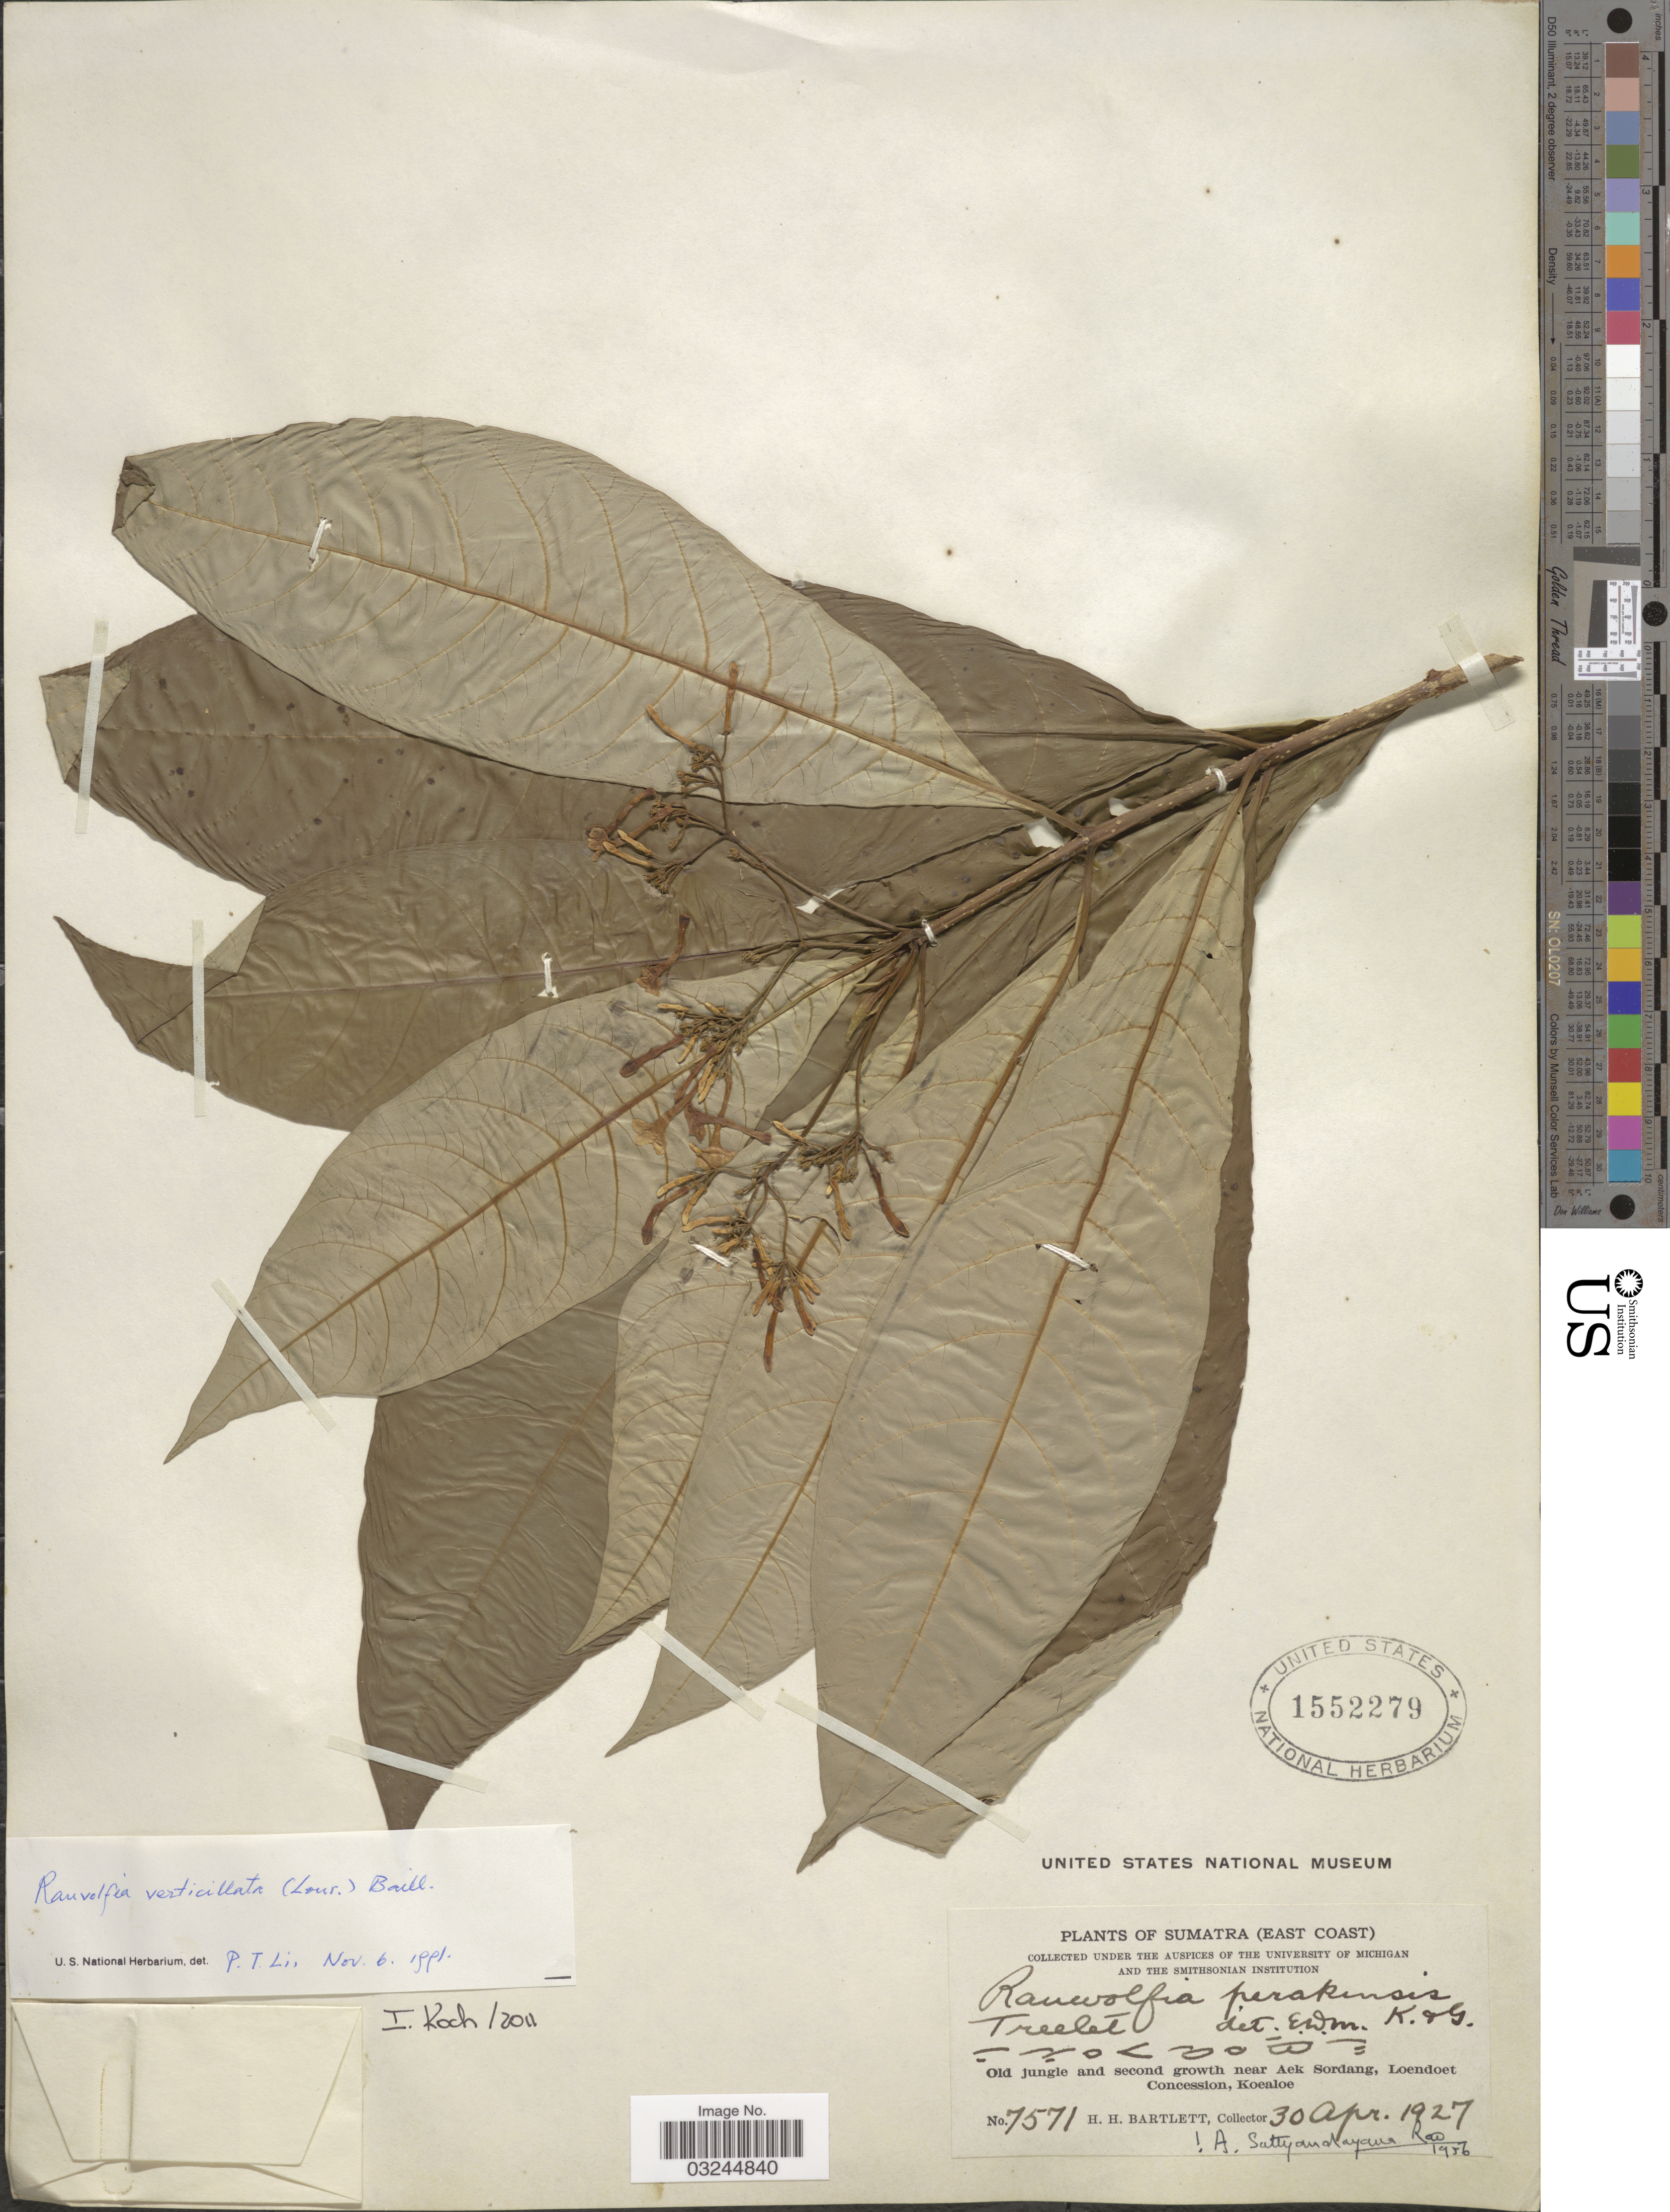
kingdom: Plantae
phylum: Tracheophyta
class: Magnoliopsida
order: Gentianales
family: Apocynaceae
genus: Rauvolfia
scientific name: Rauvolfia verticillata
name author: (Lour.) Baill.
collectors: H. H. Bartlett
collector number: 7571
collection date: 1927-04-30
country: Indonesia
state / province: Sumatra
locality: (East Coast). Old jungle and second growth near Aek Sordang, Loendoet Concession, Koealoe.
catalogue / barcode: US 1552279